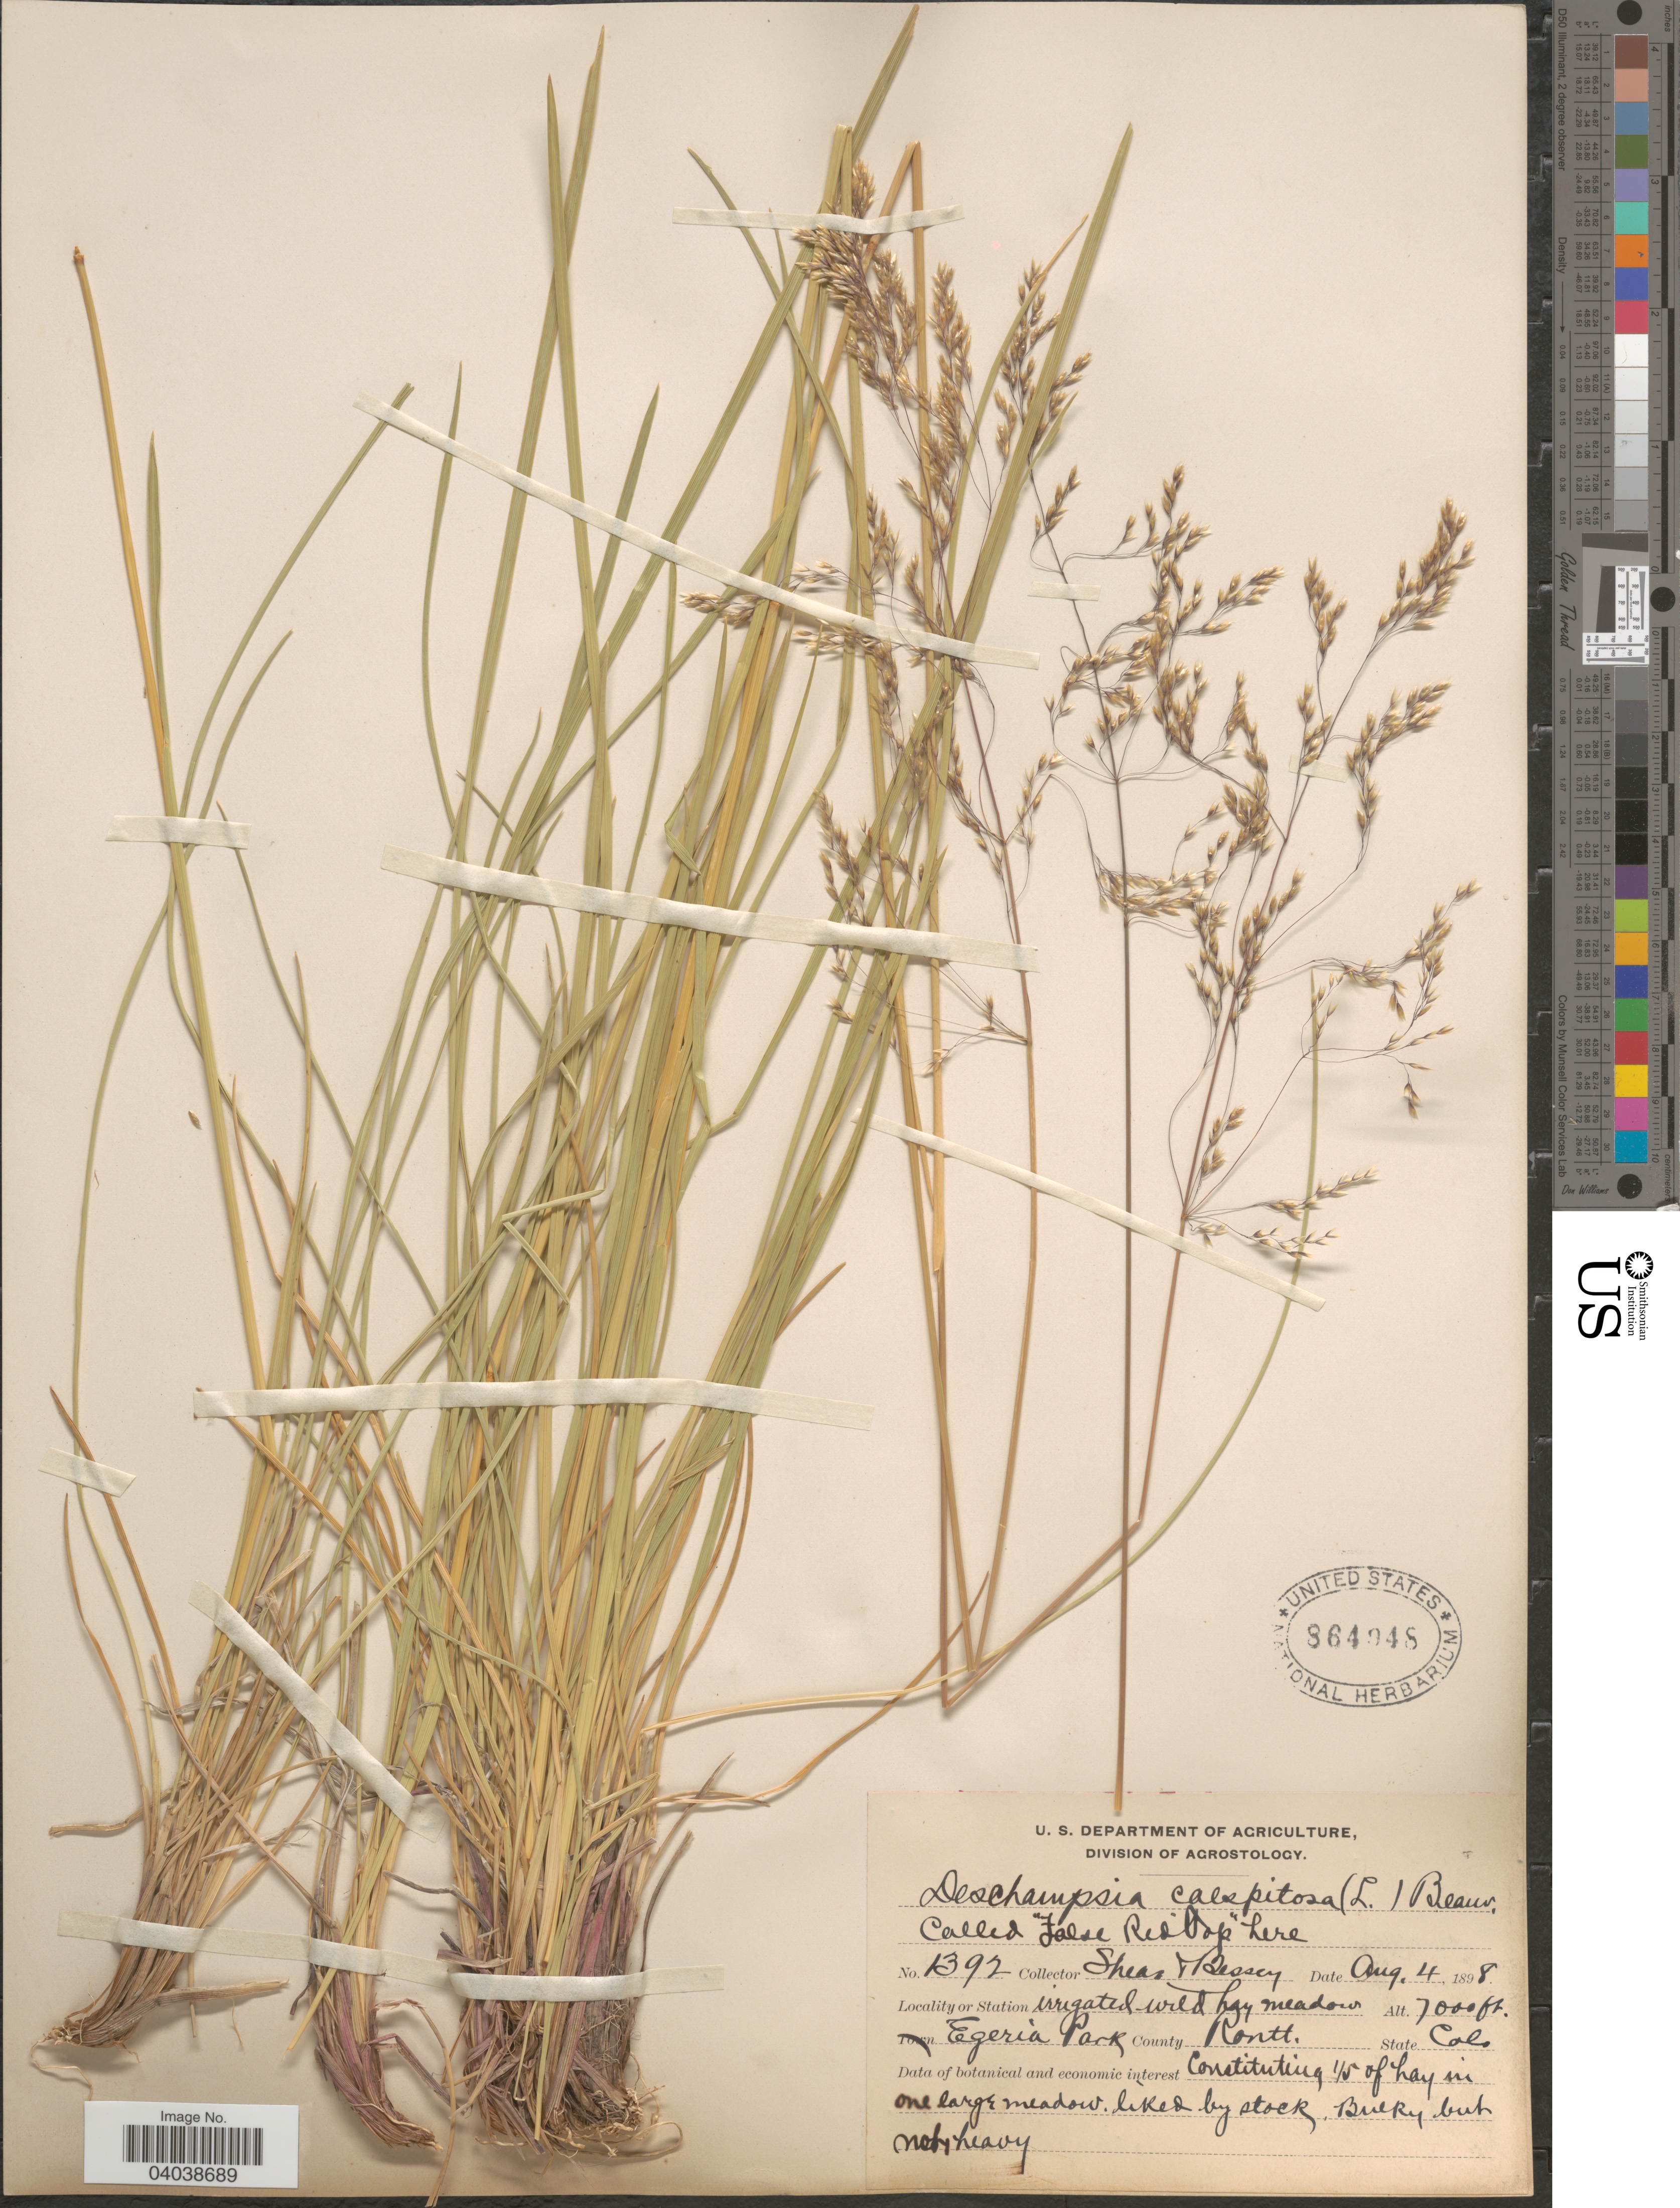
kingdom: Plantae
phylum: Tracheophyta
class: Liliopsida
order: Poales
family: Poaceae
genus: Deschampsia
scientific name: Deschampsia cespitosa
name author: (L.) P. Beauv.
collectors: -- Shear & -. Bessey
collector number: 1392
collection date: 1898-08-04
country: United States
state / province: Colorado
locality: Egeria Park. County Routt.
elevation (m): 2134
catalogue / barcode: US 864948